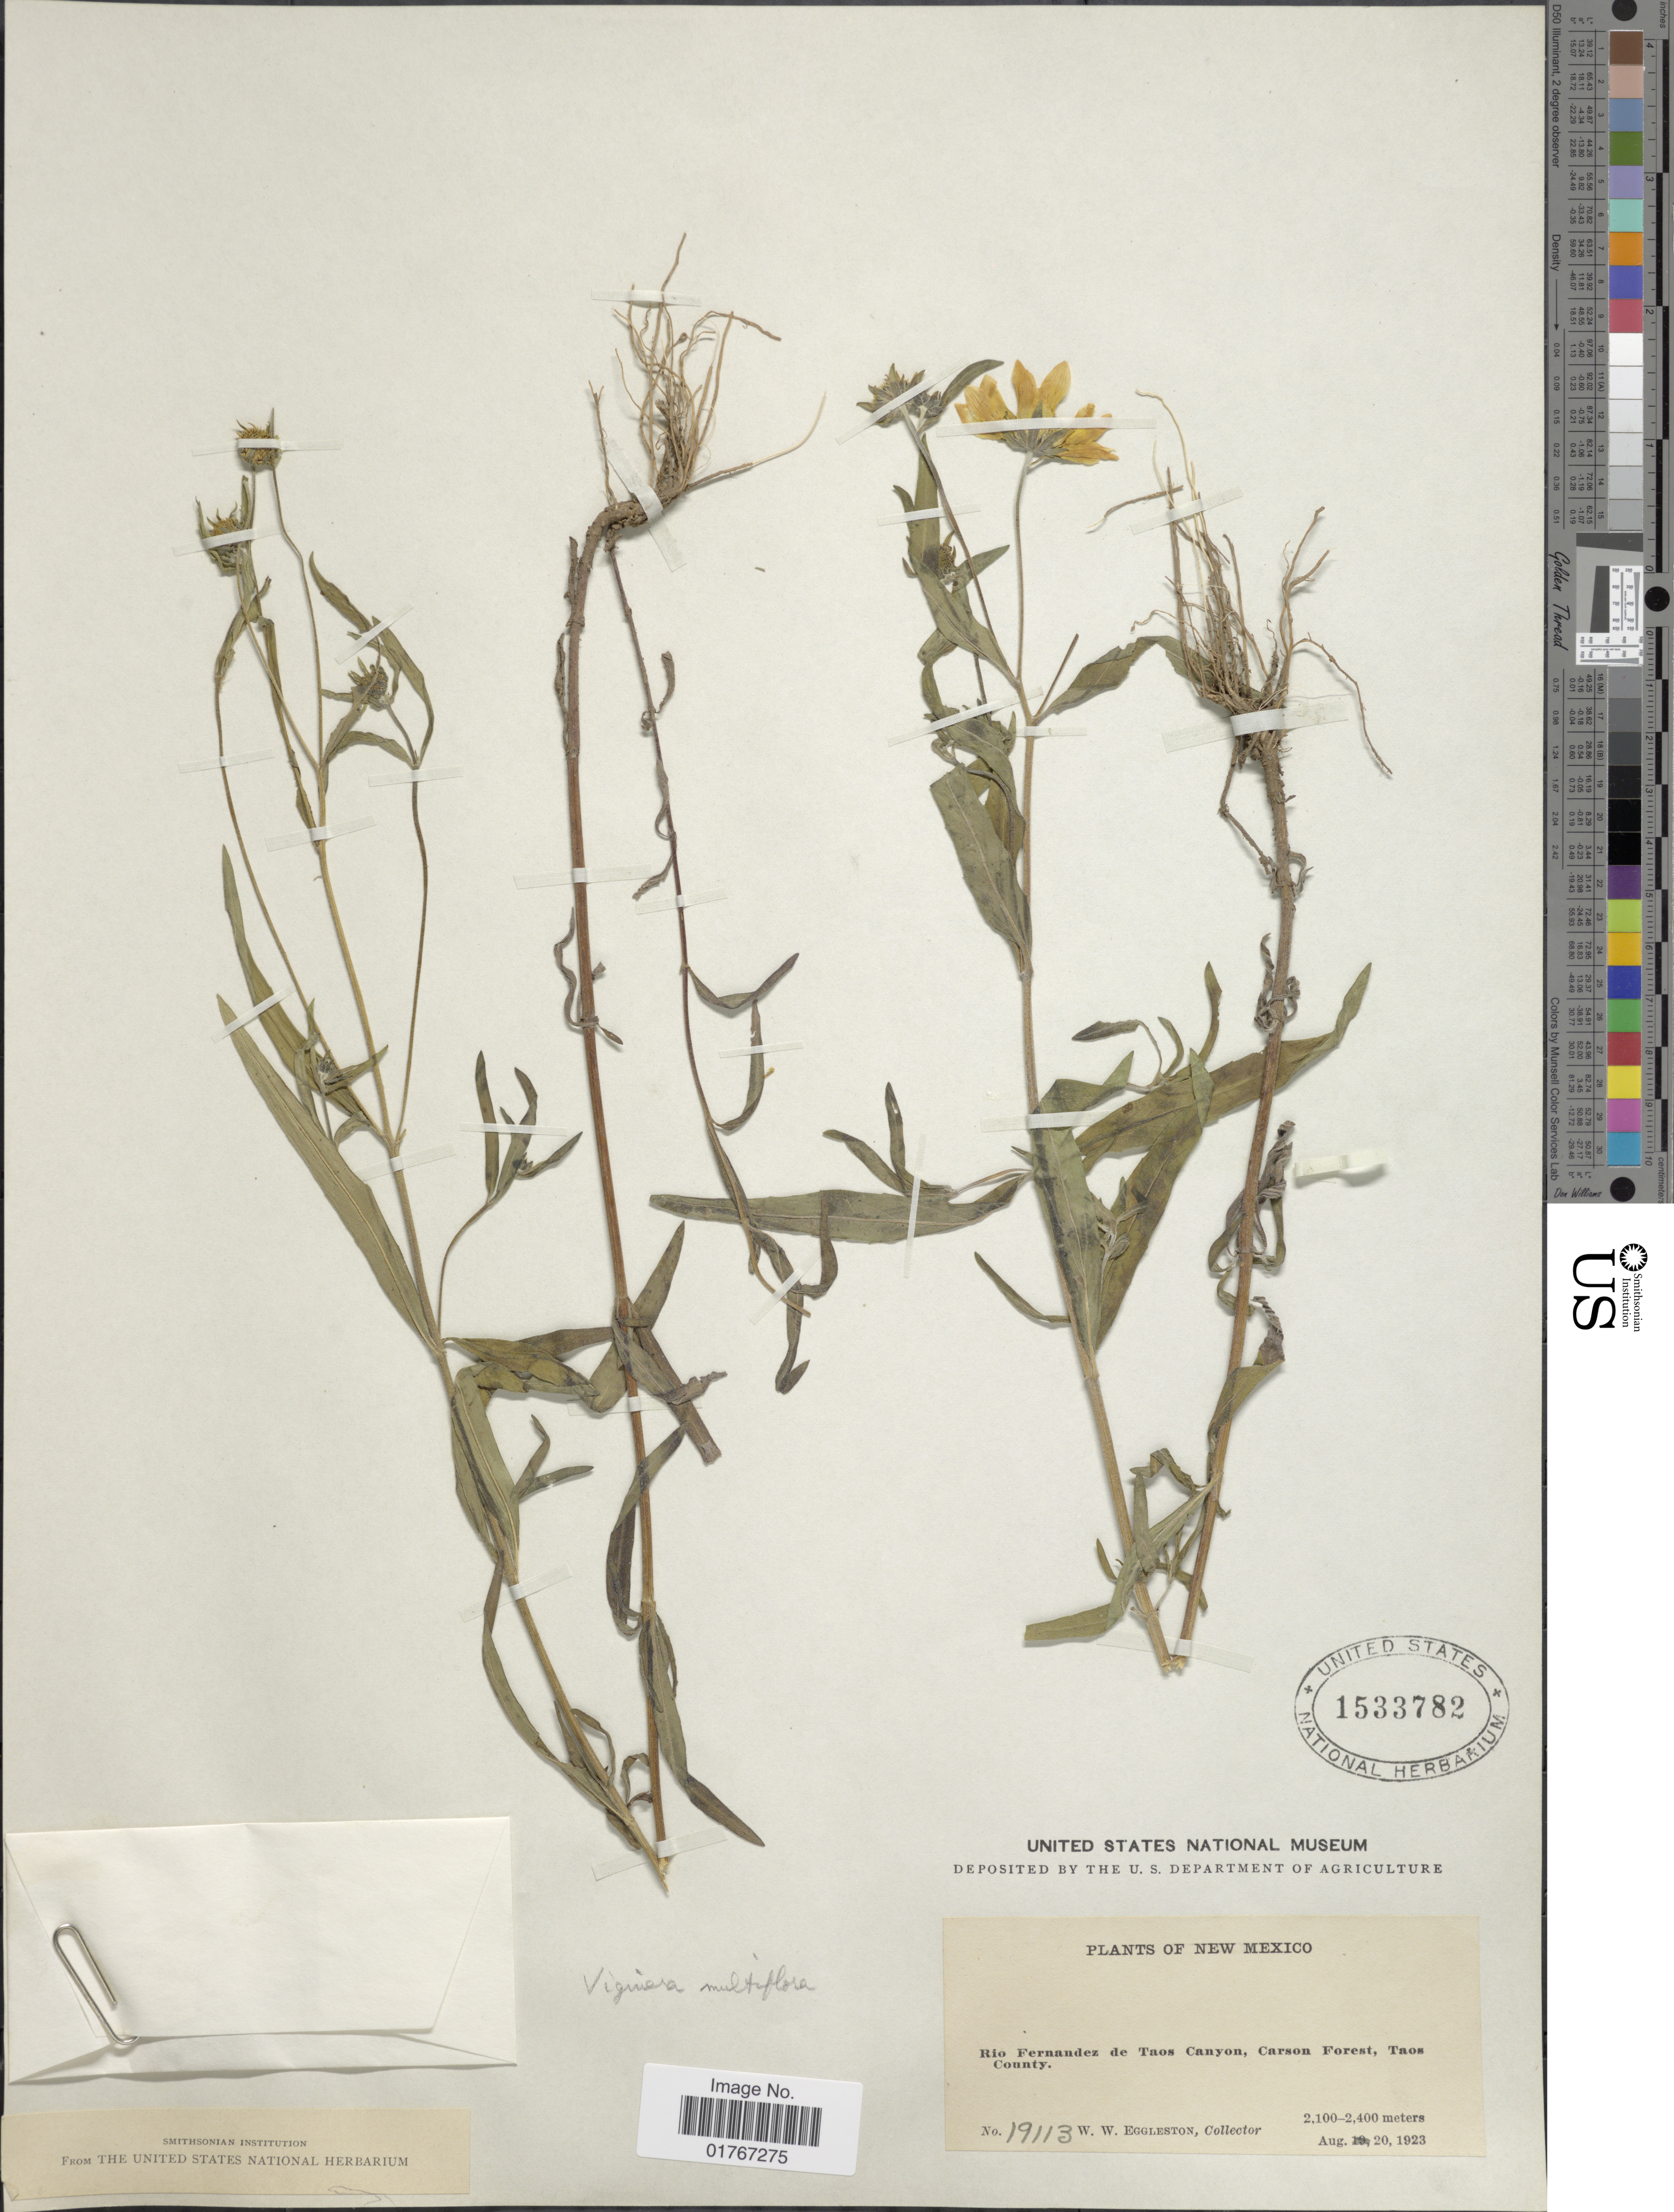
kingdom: Plantae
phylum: Tracheophyta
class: Magnoliopsida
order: Asterales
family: Asteraceae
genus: Heliomeris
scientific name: Heliomeris multiflora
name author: Nutt.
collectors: W. W. Eggleston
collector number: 19113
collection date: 1923-08-20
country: United States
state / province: New Mexico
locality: Rio Fernandez de Taos Canyon, Carson Forest, Taos County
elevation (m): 2100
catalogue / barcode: US 1533782